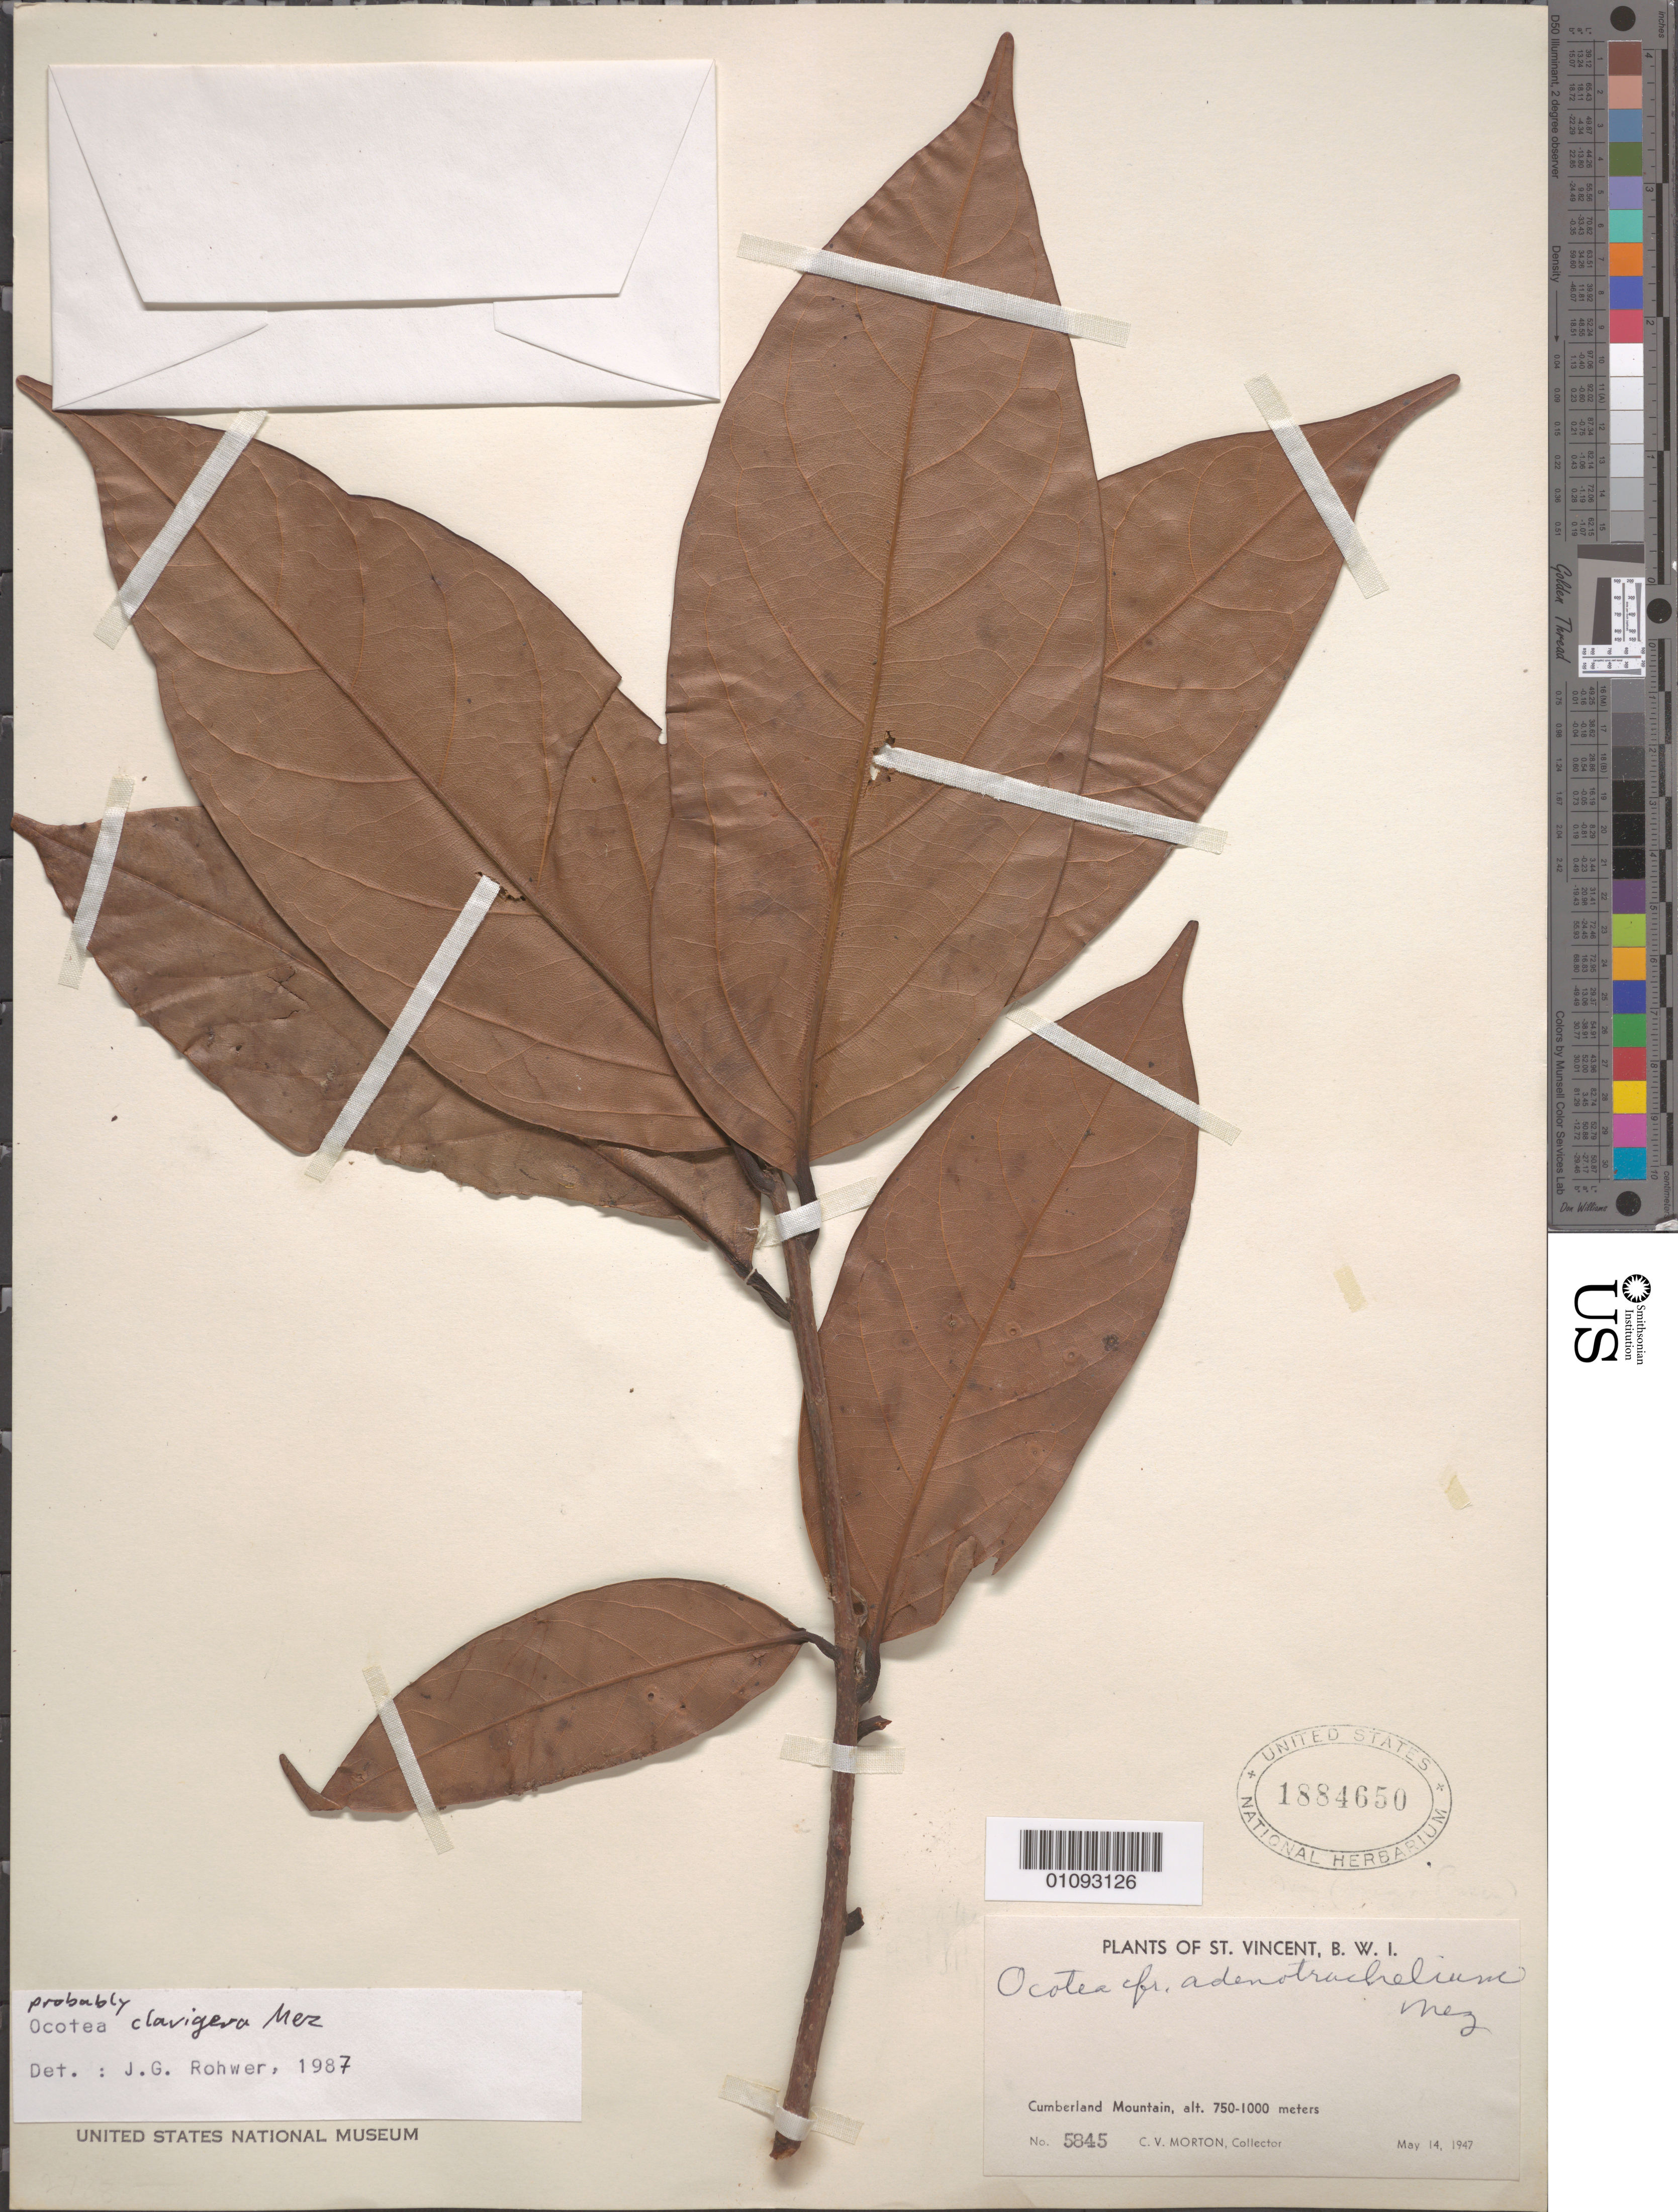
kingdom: Plantae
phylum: Tracheophyta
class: Magnoliopsida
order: Laurales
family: Lauraceae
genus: Ocotea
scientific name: Ocotea clavigera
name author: Mez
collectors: C. V. Morton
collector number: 5845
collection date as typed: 14 May 1947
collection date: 1947-05-14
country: St. Vincent - Grenadines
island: St. Vincent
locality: Cumberland Mountain.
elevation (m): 750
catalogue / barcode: US 1884650